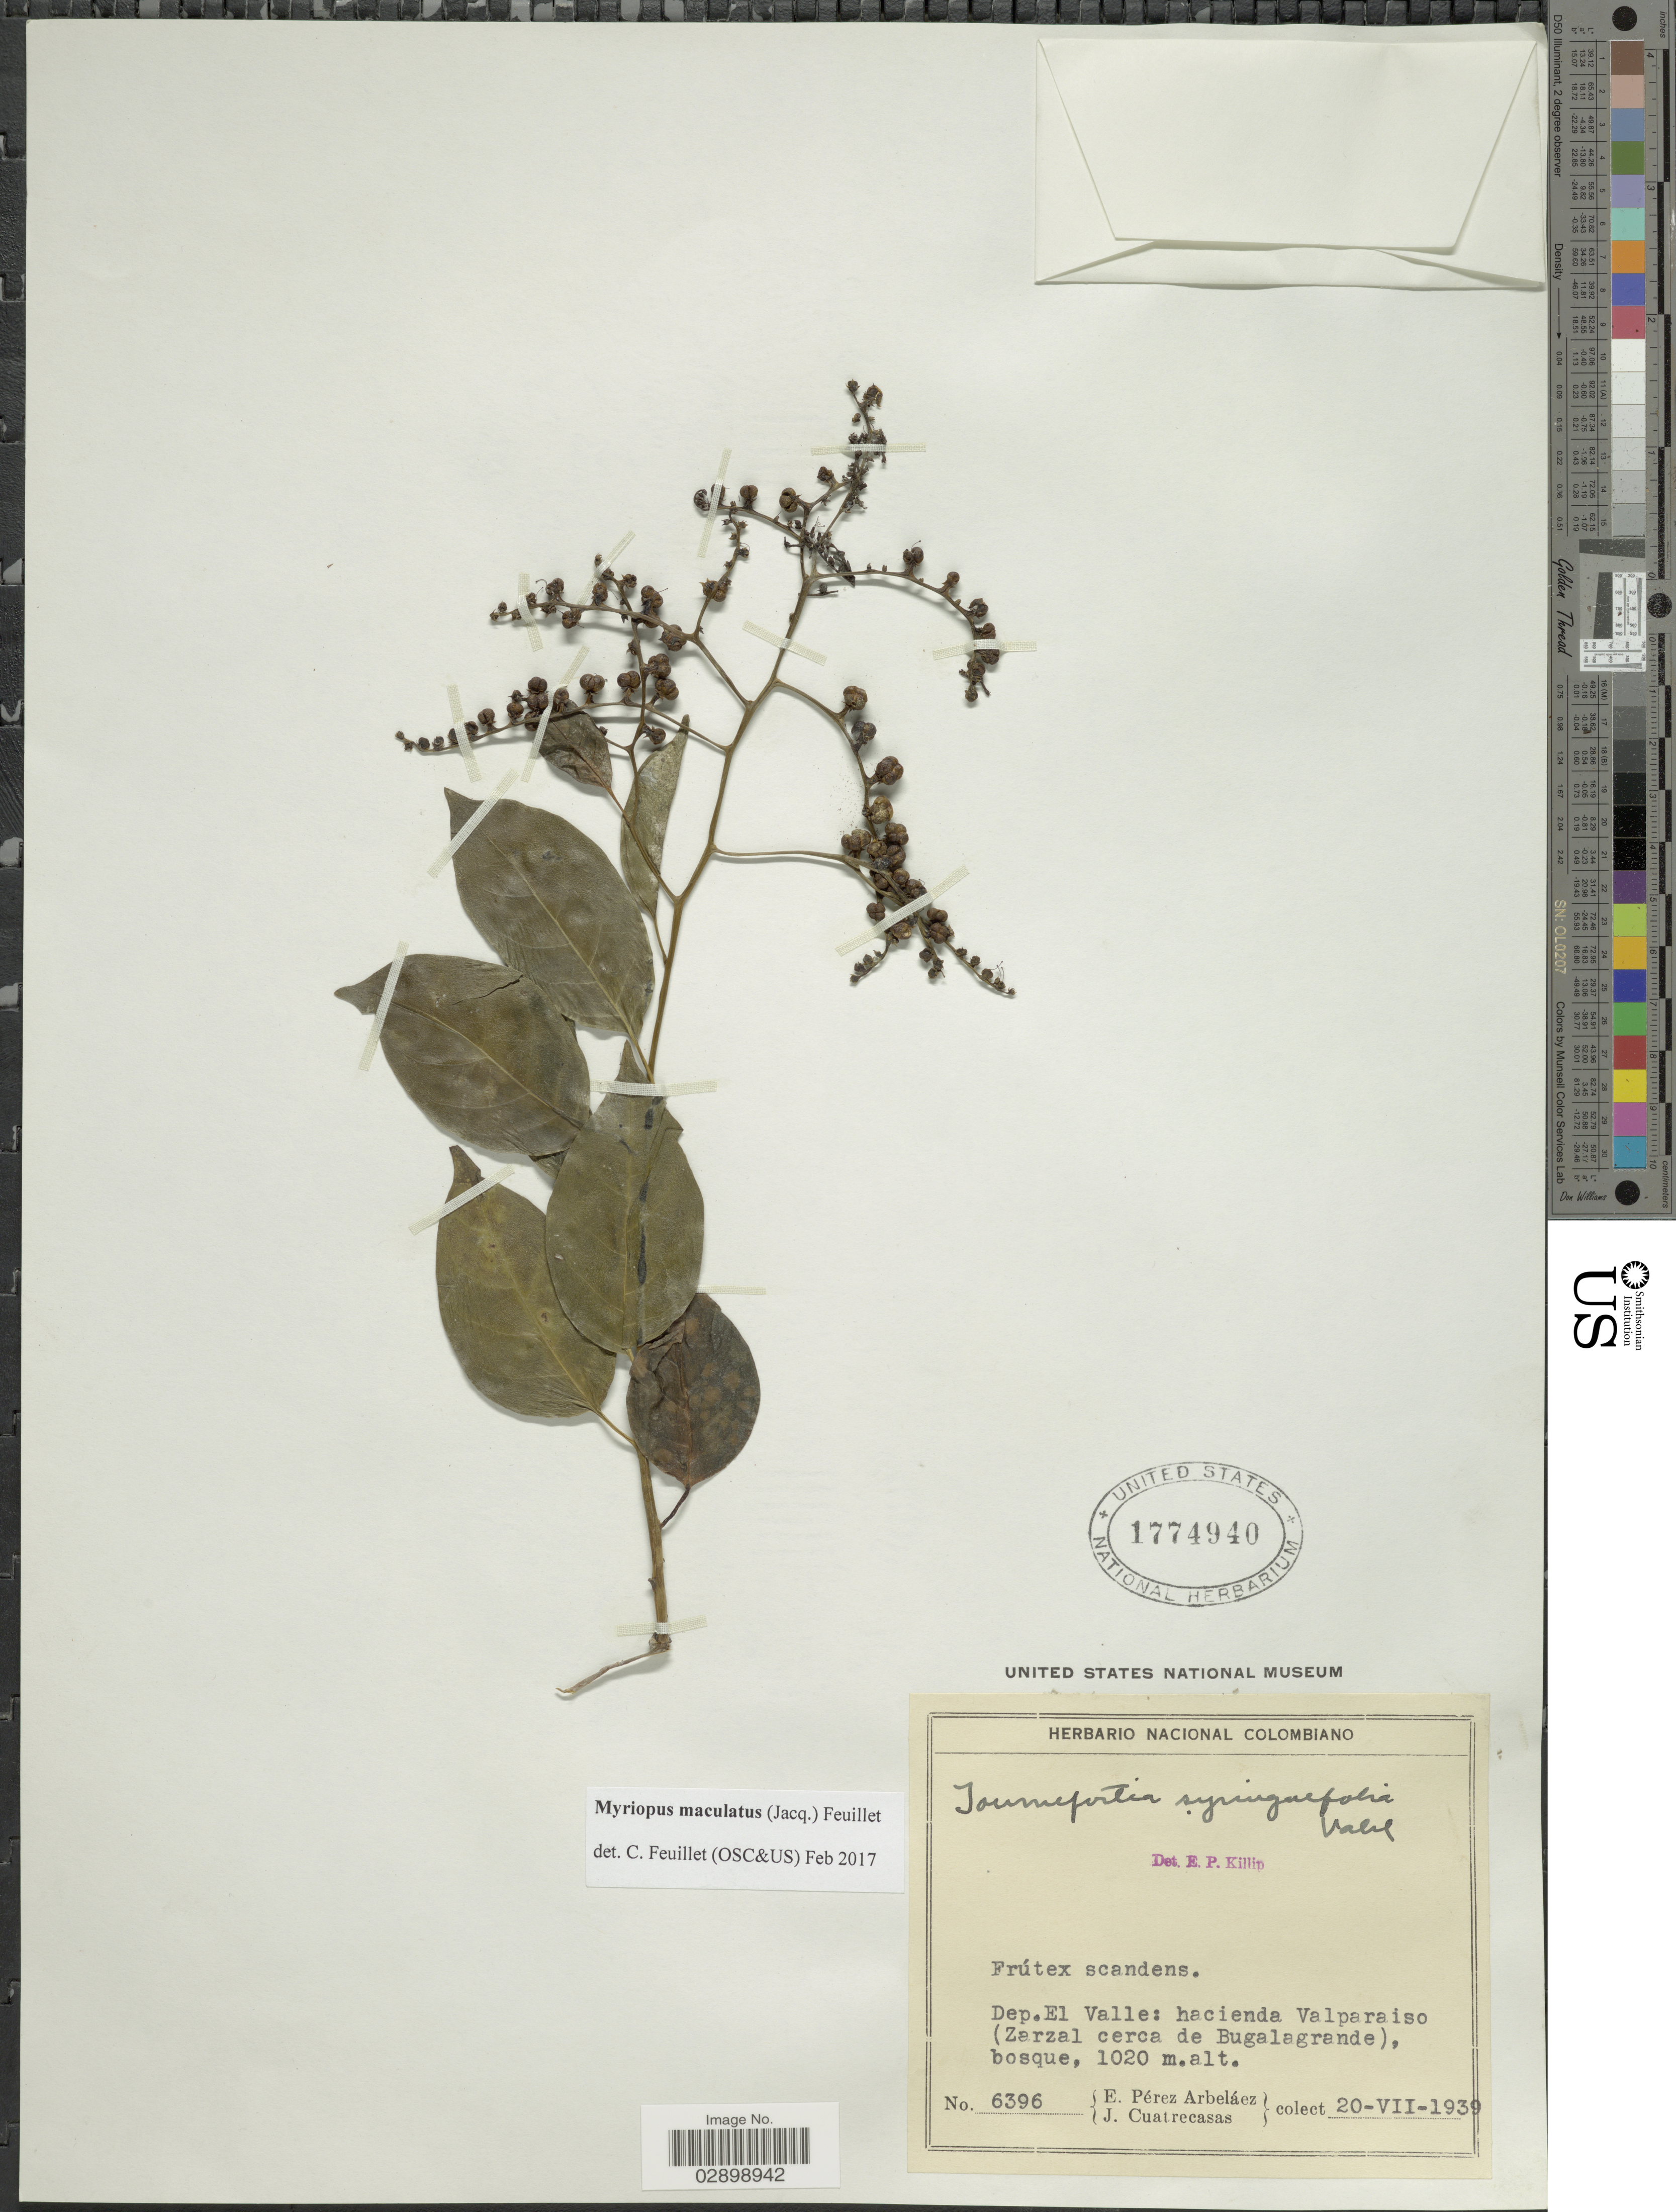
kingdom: Plantae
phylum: Tracheophyta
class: Magnoliopsida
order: Boraginales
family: Heliotropiaceae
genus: Myriopus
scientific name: Myriopus maculatus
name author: (Jacq.) Feuillet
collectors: E. Pérez Arbeláez & J. Cuatrecasas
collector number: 6396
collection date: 1939-07-20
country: Colombia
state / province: Valle del Cauca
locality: Dep. El Valle: hacienda Valparaiso (Zarzal cerca de Bugalagrande).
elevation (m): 1020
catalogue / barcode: US 1774940